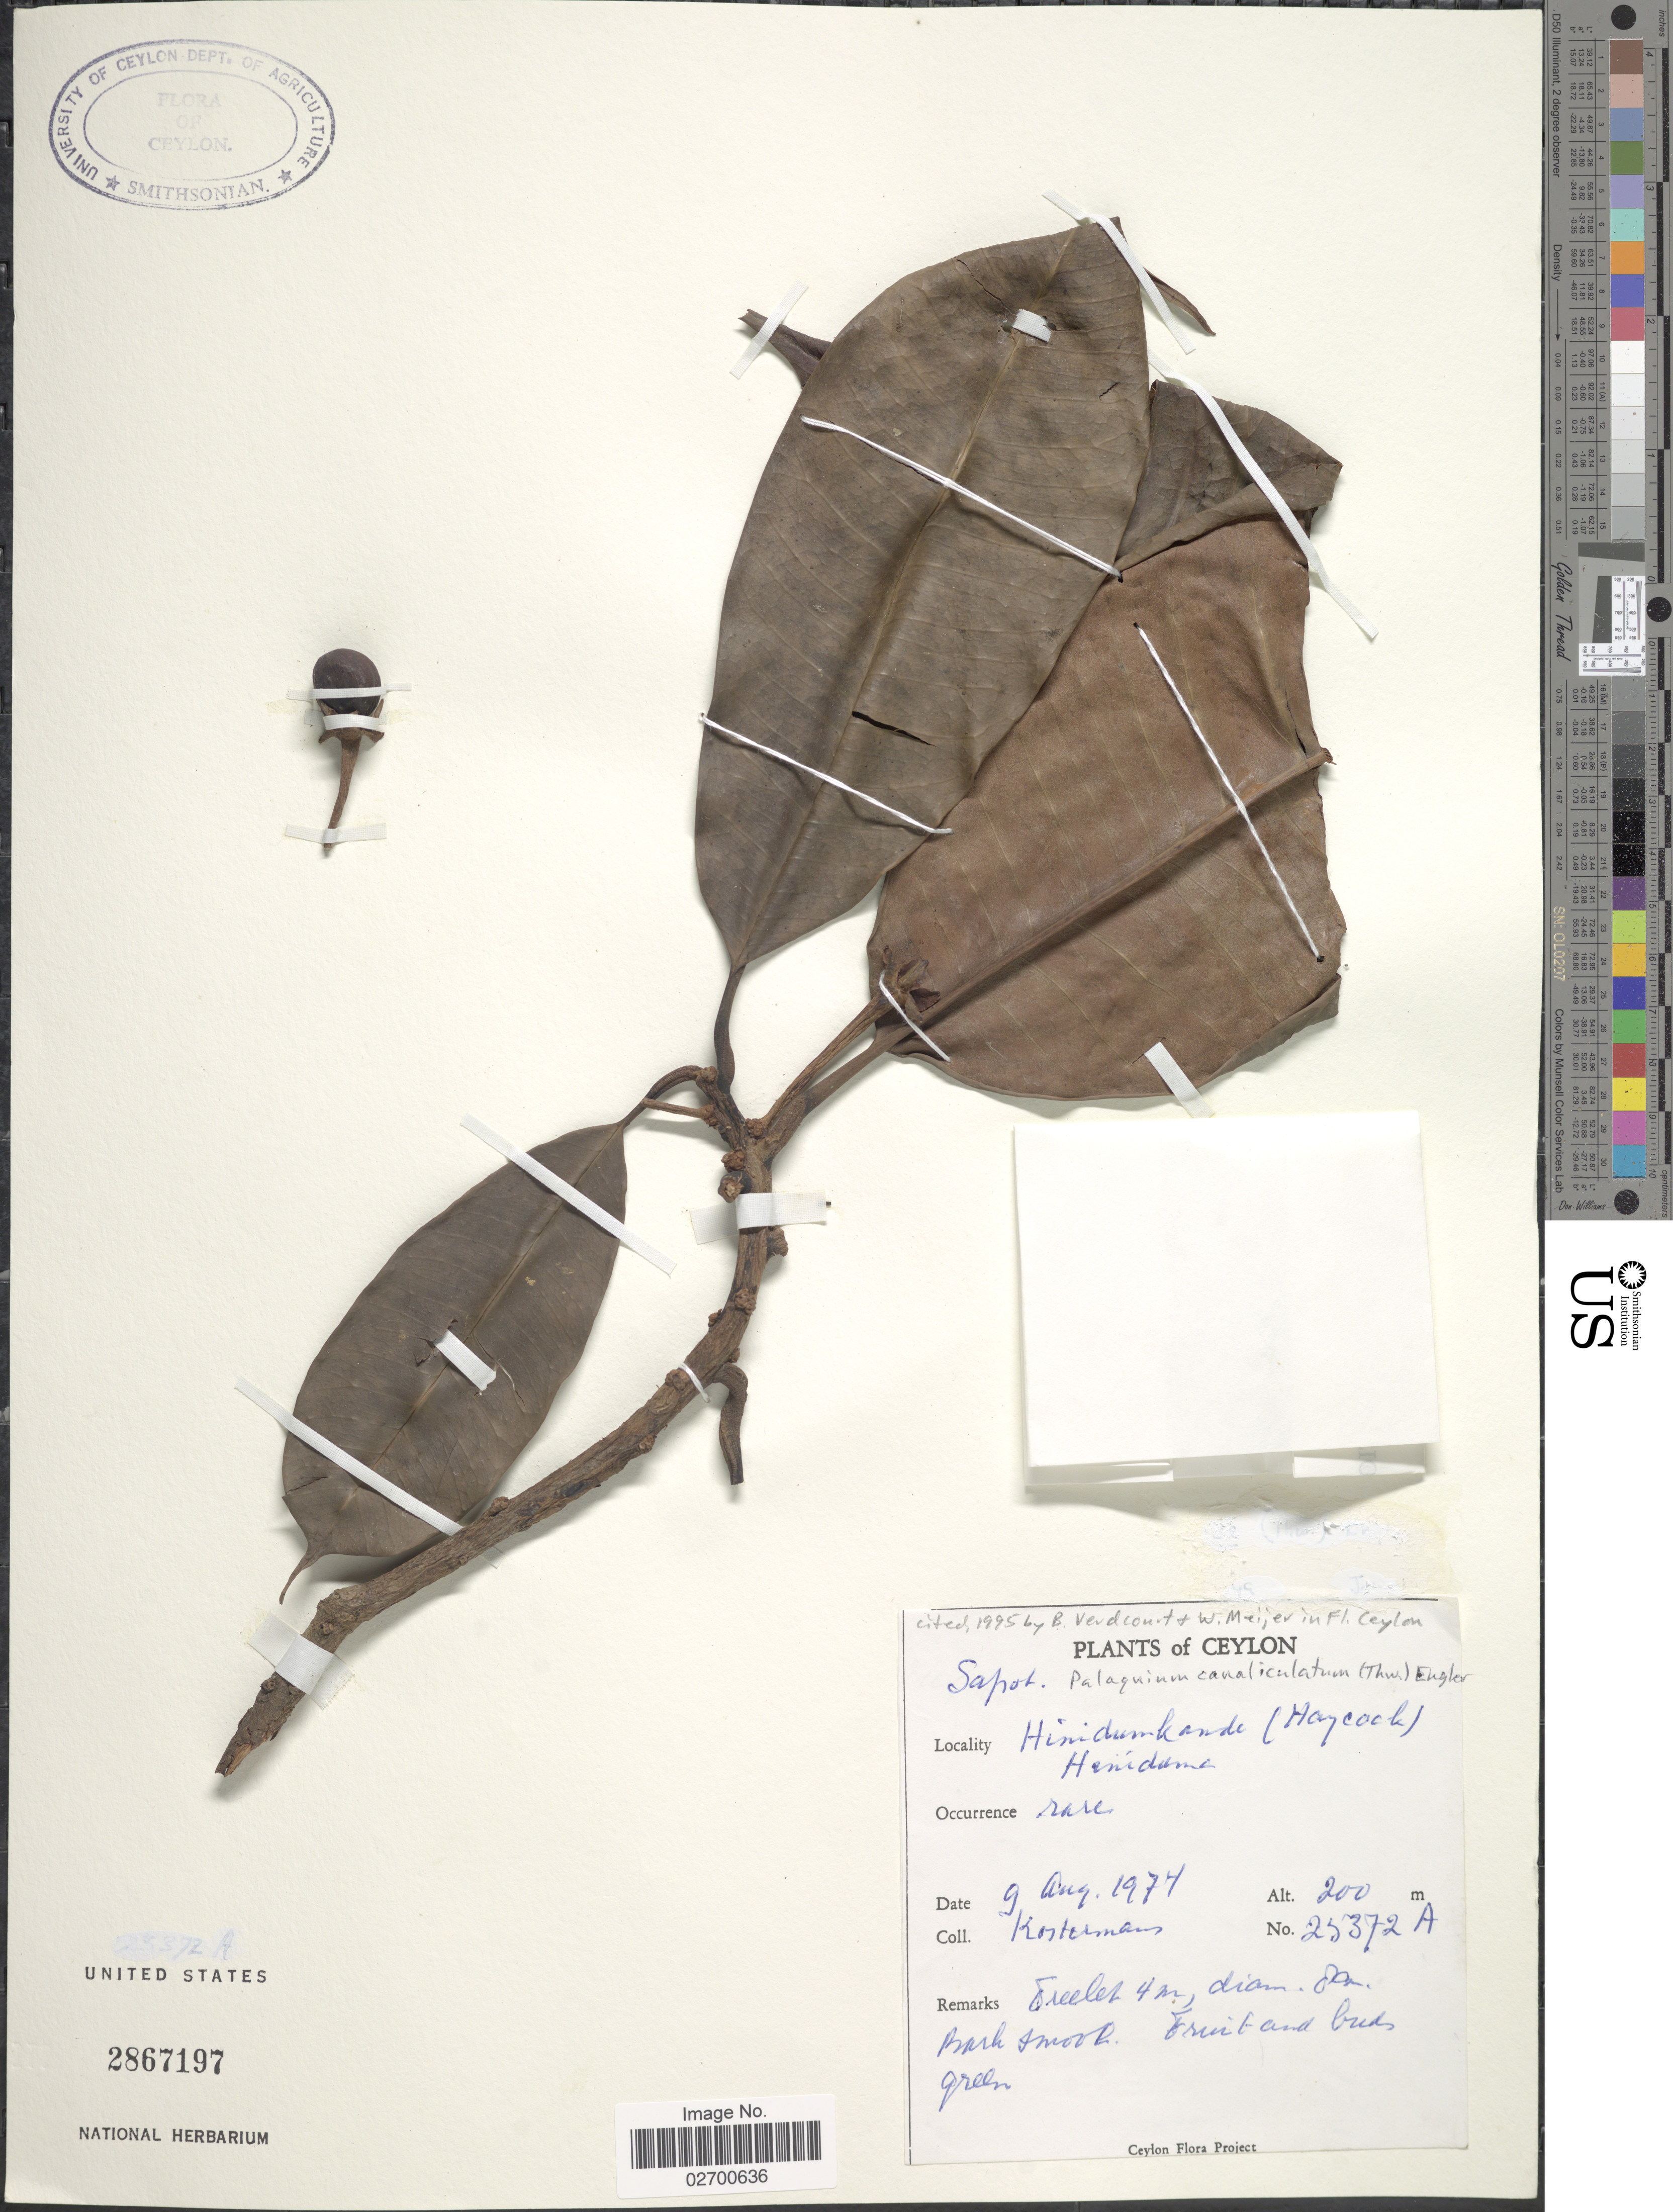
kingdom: Plantae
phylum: Tracheophyta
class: Magnoliopsida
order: Ericales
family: Sapotaceae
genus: Palaquium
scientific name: Palaquium canaliculatum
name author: (Thwaites) Engl.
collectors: Kostermans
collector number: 25372A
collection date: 1974-08-09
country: Sri Lanka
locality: Ceylon, Hinidum kande (Haycock), Hinidame.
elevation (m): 200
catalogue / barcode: US 2867197